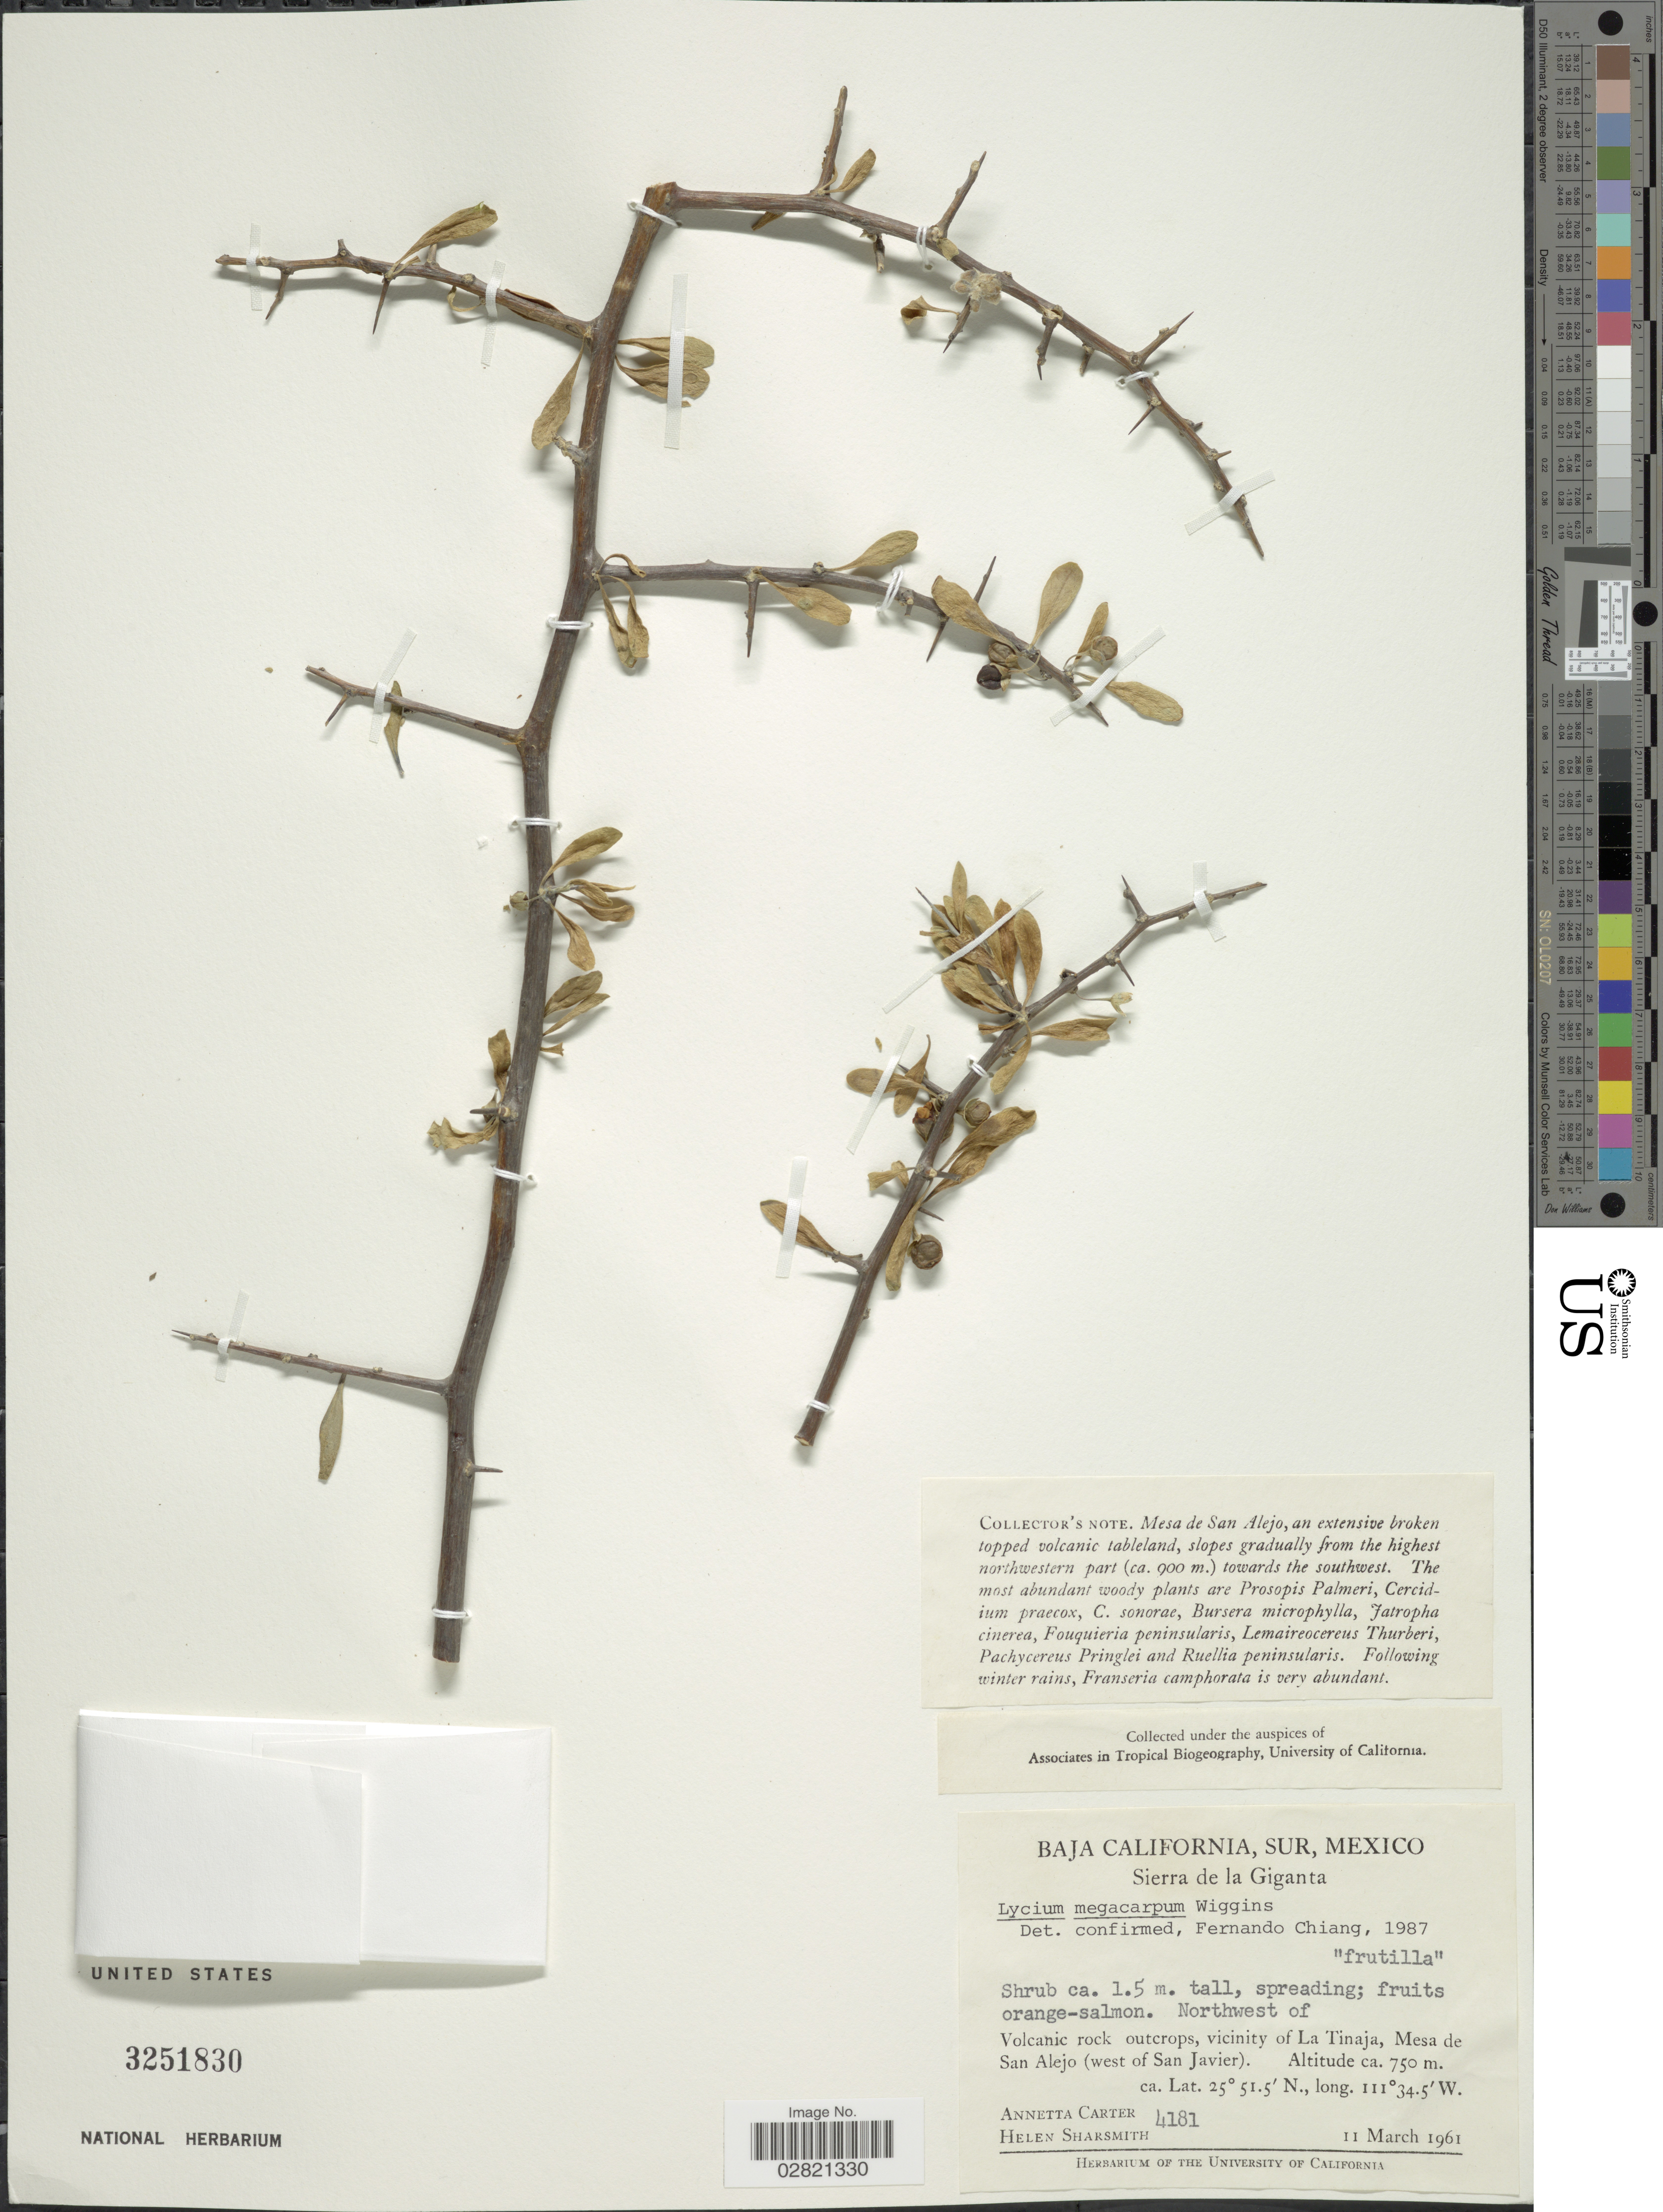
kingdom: Plantae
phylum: Tracheophyta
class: Magnoliopsida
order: Solanales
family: Solanaceae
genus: Lycium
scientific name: Lycium megacarpum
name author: Wiggins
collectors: A. Carter & H. Sharsmith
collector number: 4181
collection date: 1961-03-11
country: Mexico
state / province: Baja California Sur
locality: Sierra de la Giganta, Northwest of Volcanic rock outcrops, vicinity of La Tinaja, Mesa de San Alejo (west of San Janvier).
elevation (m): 750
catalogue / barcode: US 3251830